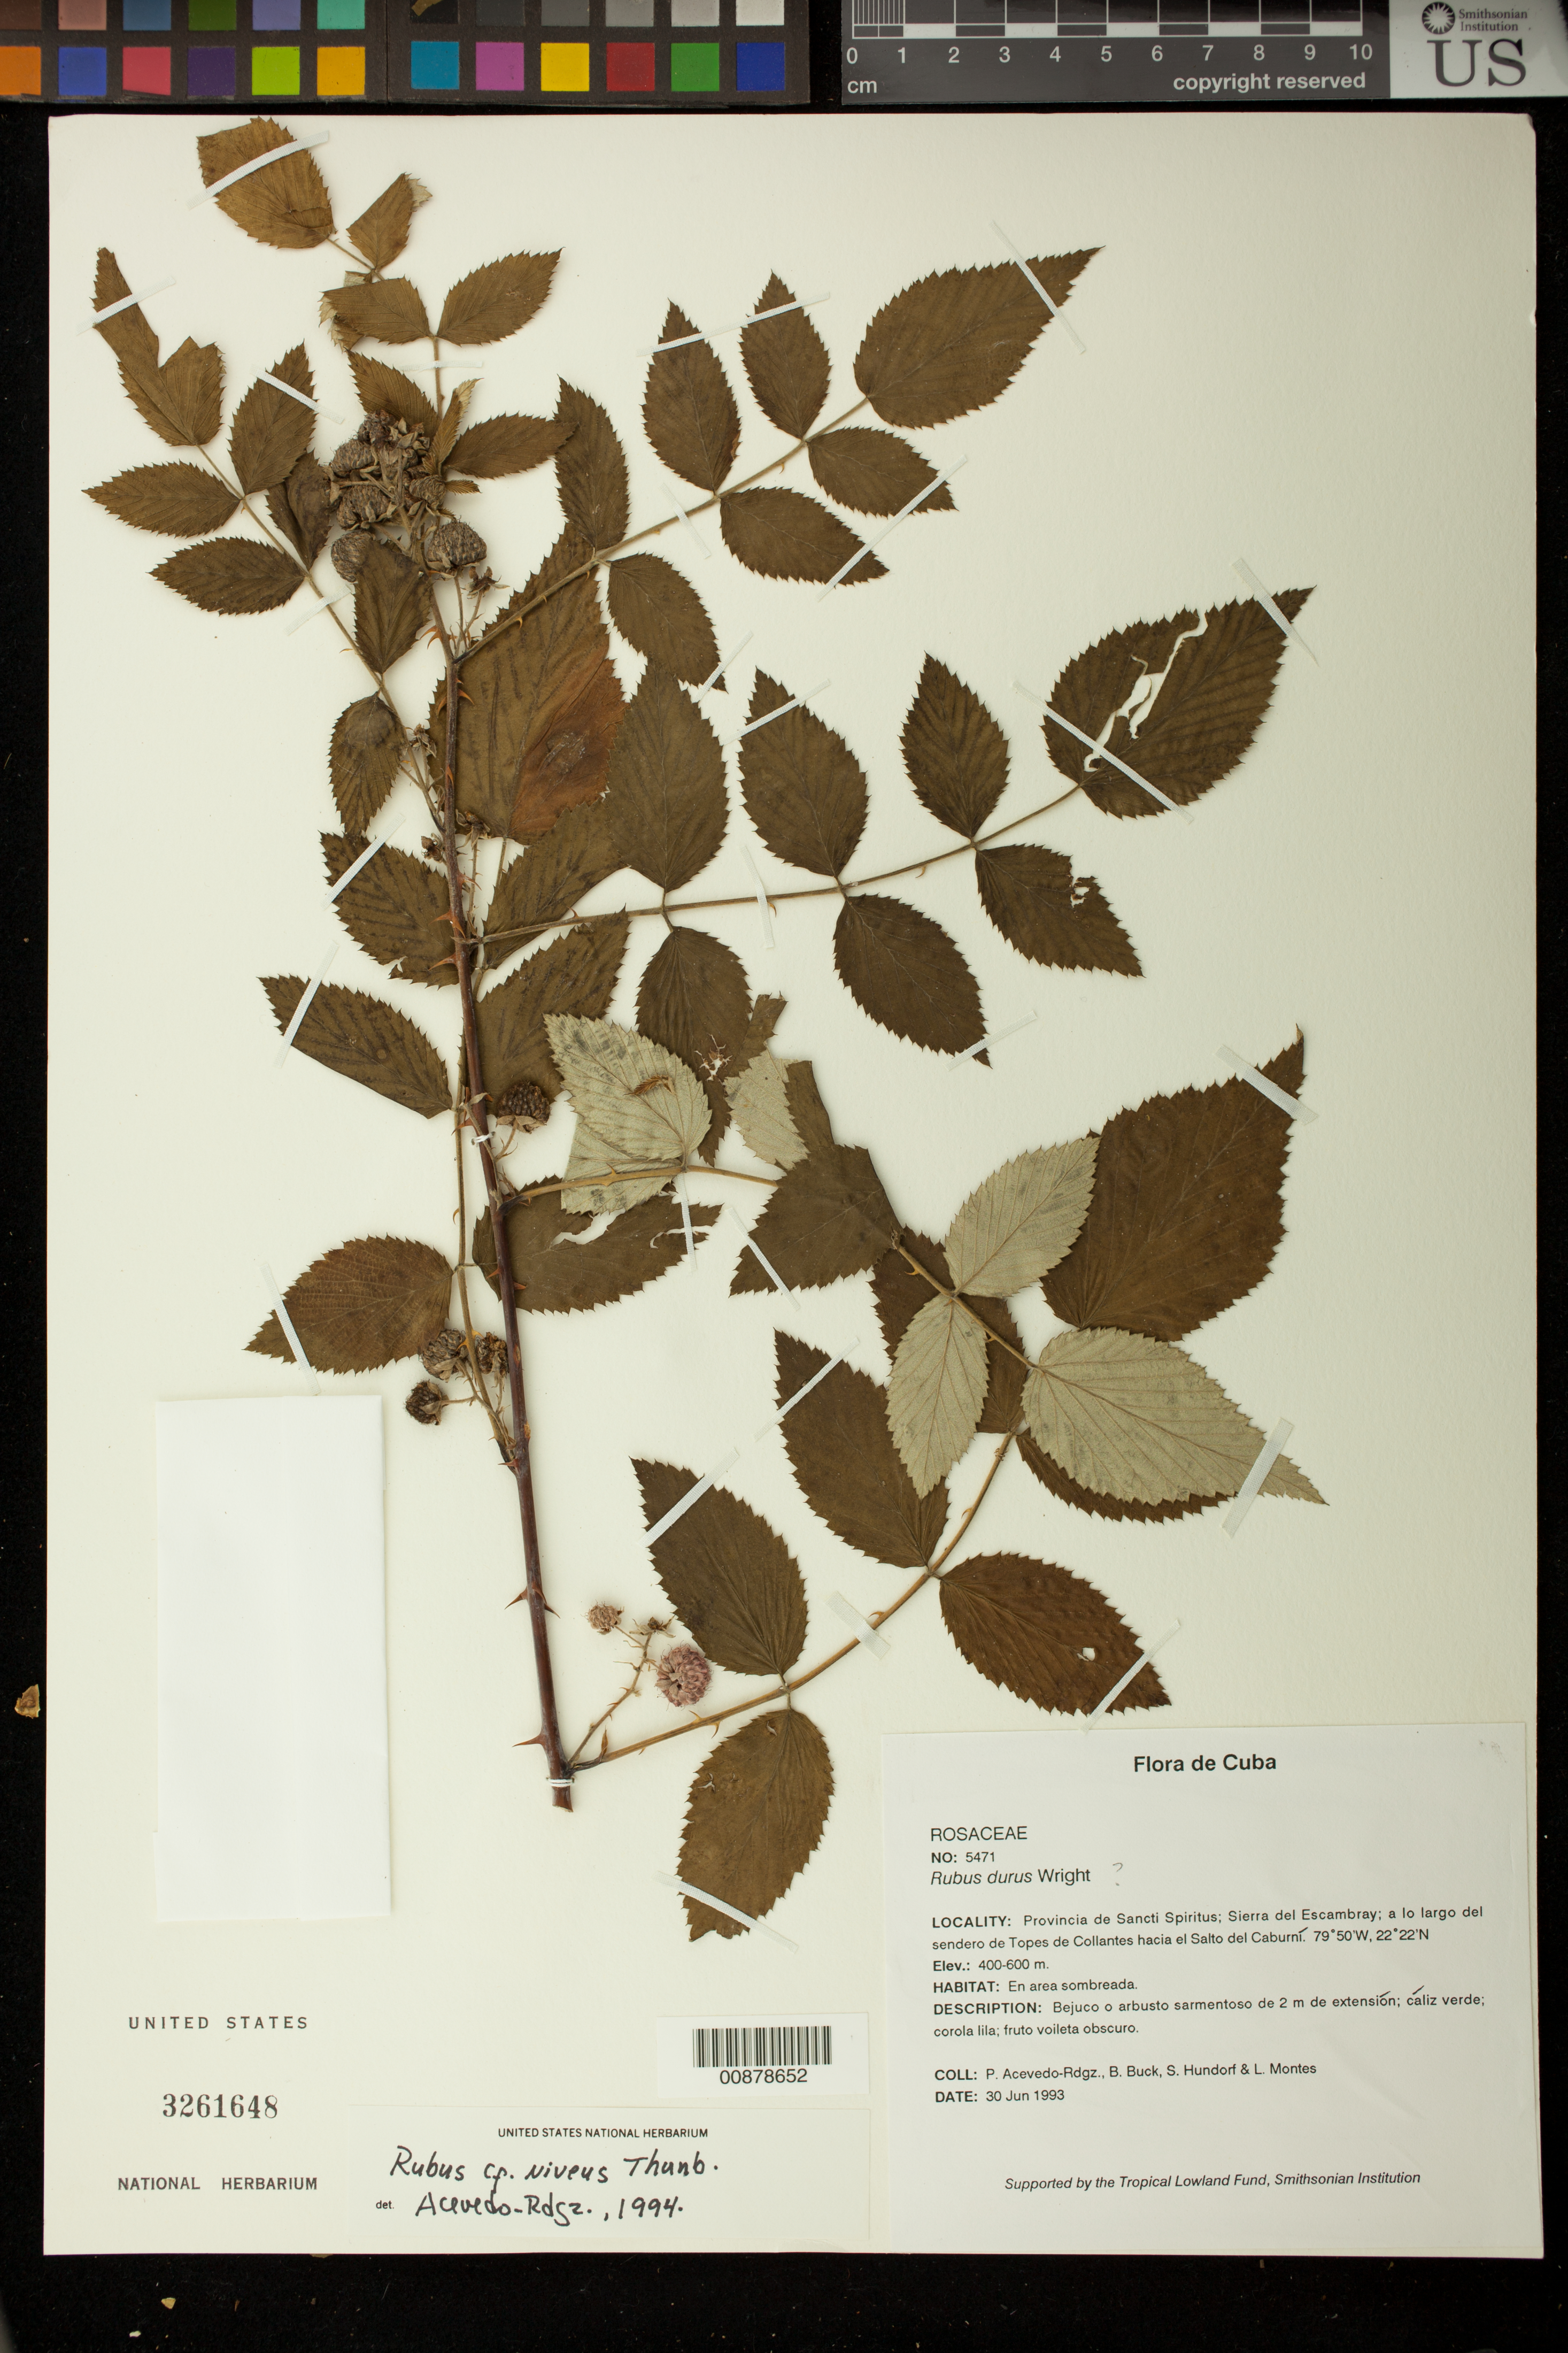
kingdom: Plantae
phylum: Tracheophyta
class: Magnoliopsida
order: Rosales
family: Rosaceae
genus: Rubus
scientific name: Rubus niveus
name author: Thunb.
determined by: Acevedo-Rodríguez, P., (BOT), Smithsonian Institution - National Museum of Natural History (UNITED STATES)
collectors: P. Acevedo-Rodr., B. Buck, S. Hundorf & L. Montes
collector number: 5471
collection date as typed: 30 Jun 1993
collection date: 1993-06-30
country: Cuba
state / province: Sancti Spiritus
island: Cuba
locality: Sierra del Escambray; a lo largo del sendero de Topes de Collantes hacia el Salto del Caburni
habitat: En area sombreada.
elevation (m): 400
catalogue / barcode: US 3261648